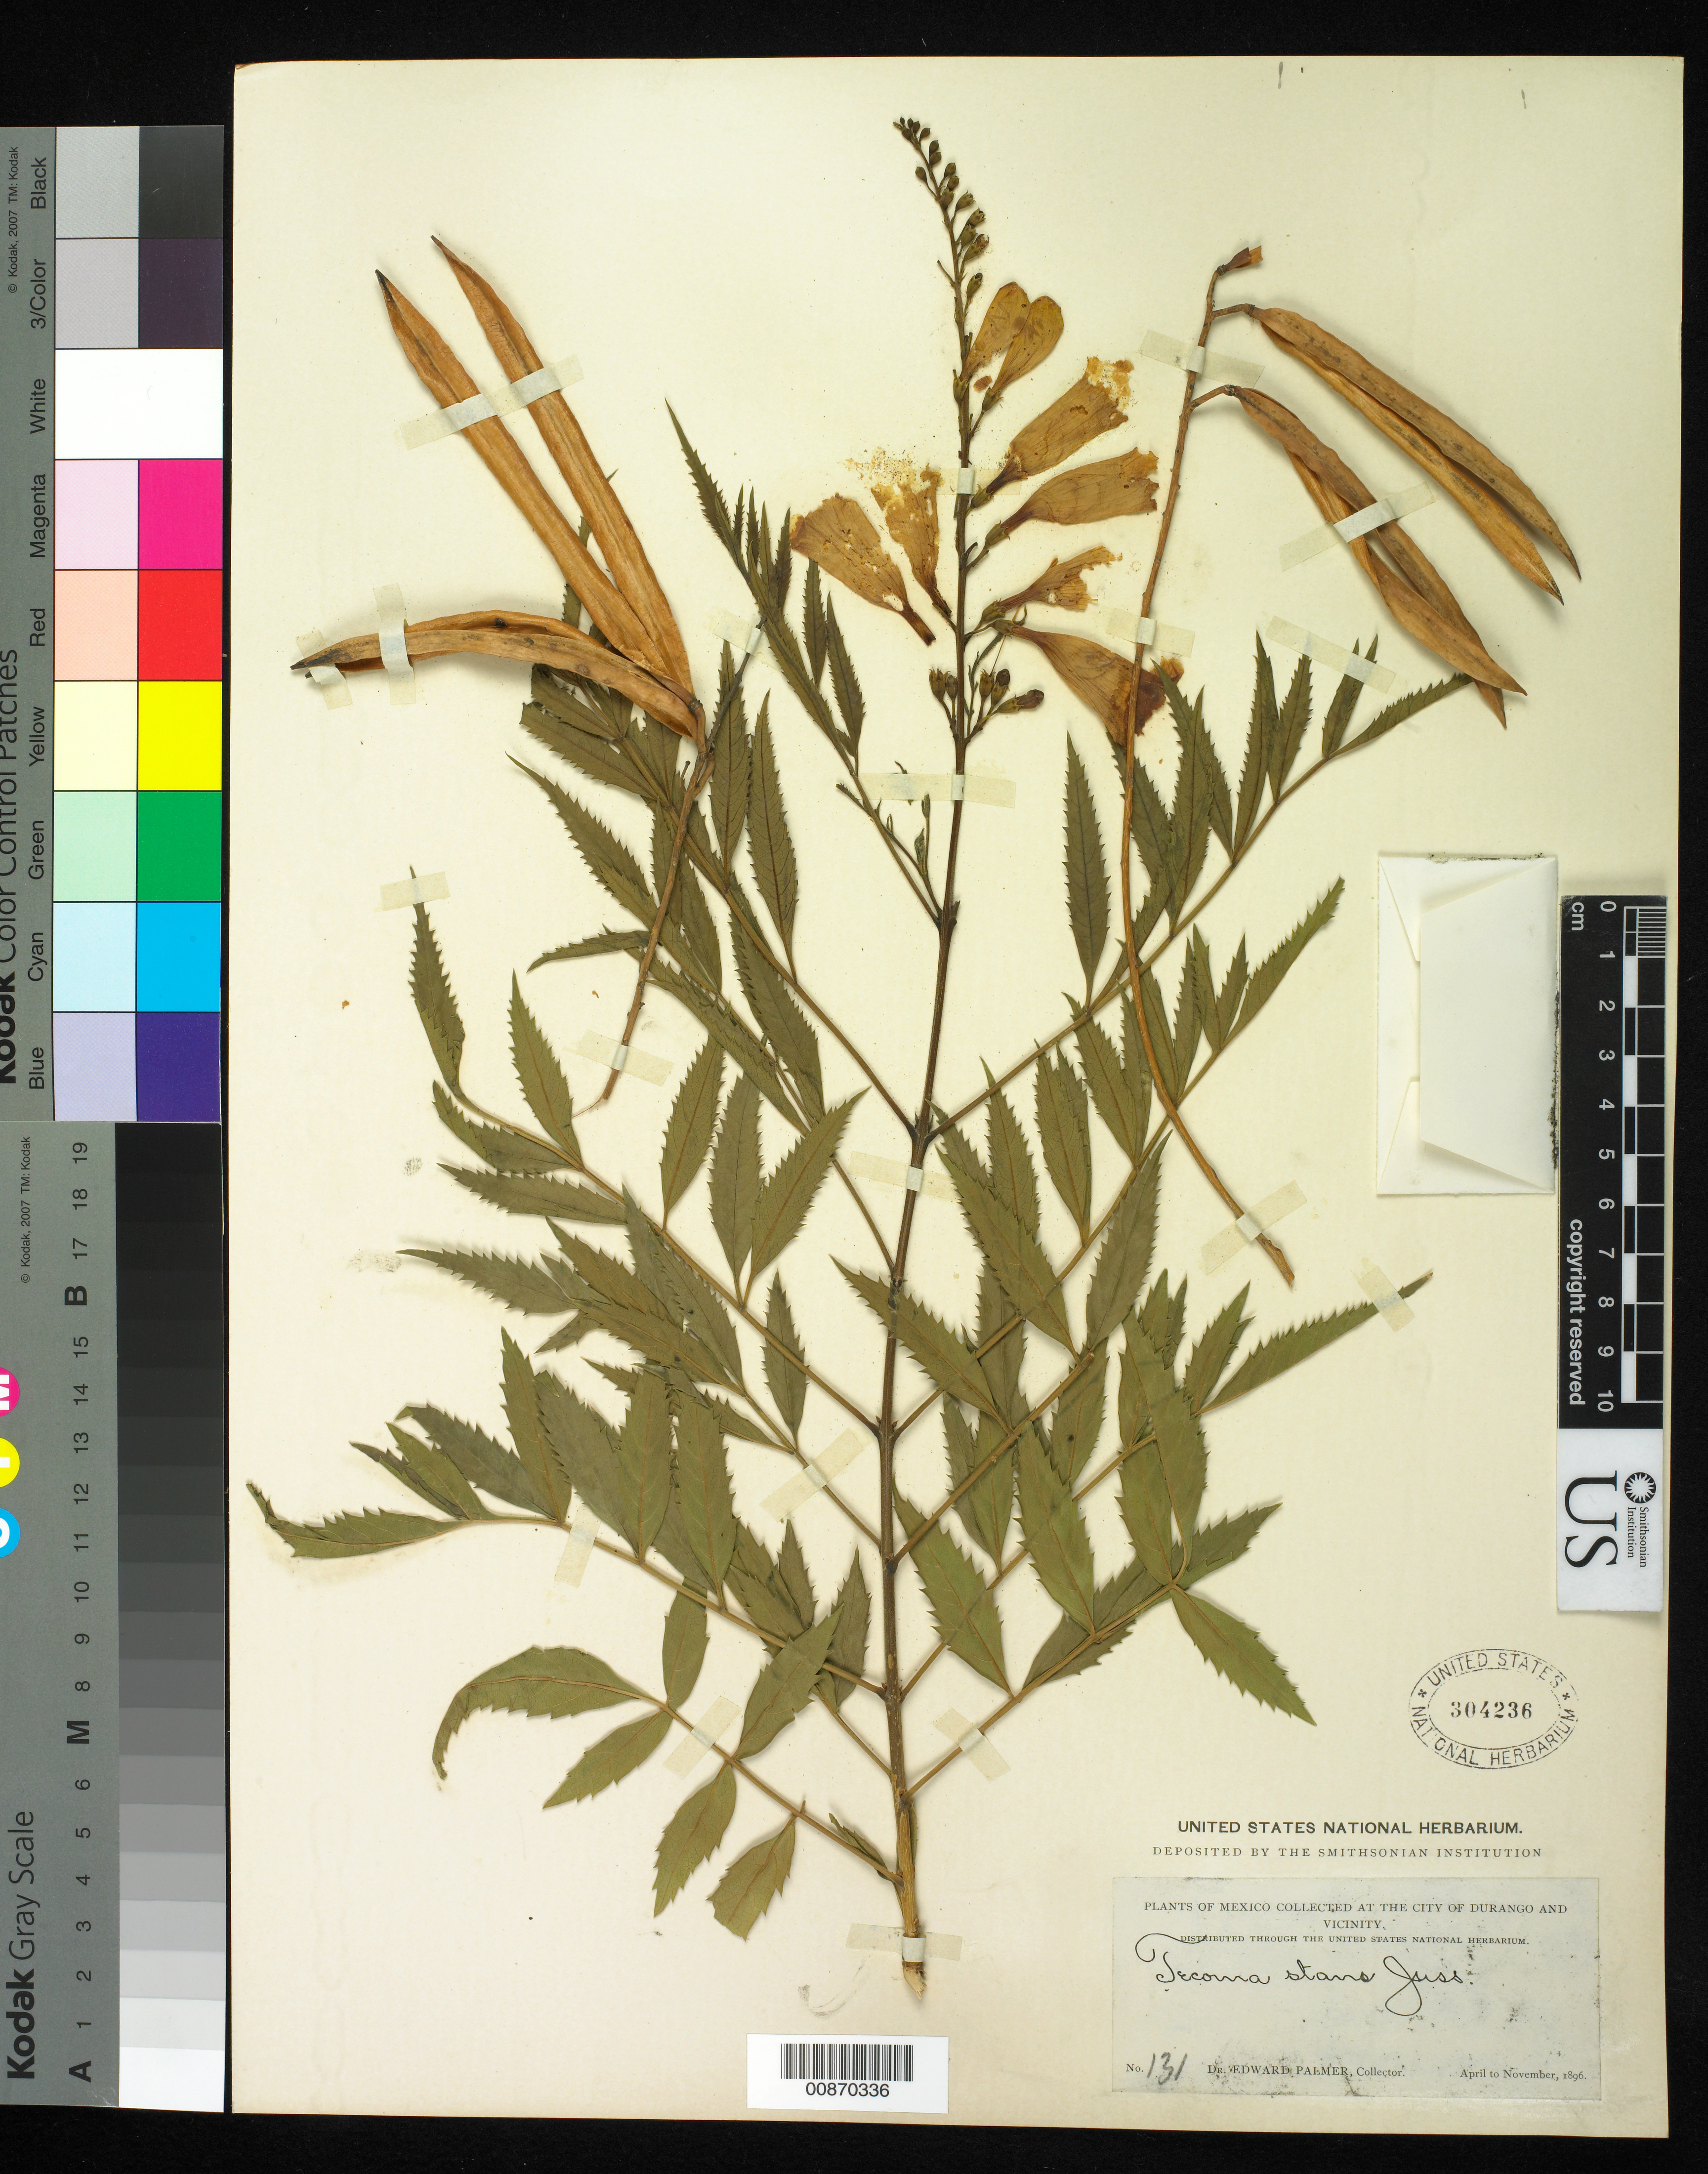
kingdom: Plantae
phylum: Tracheophyta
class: Magnoliopsida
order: Lamiales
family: Bignoniaceae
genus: Tecoma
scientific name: Tecoma stans var. angustata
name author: Rehder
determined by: Strong, M. T., (US), Smithsonian Institution - National Museum of Natural History (UNITED STATES)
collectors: E. Palmer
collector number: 131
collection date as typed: Apr 1896 to -- Nov 1896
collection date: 1896-04/1896-11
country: Mexico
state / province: Durango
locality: City of Durango and vicinity.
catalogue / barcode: US 304236